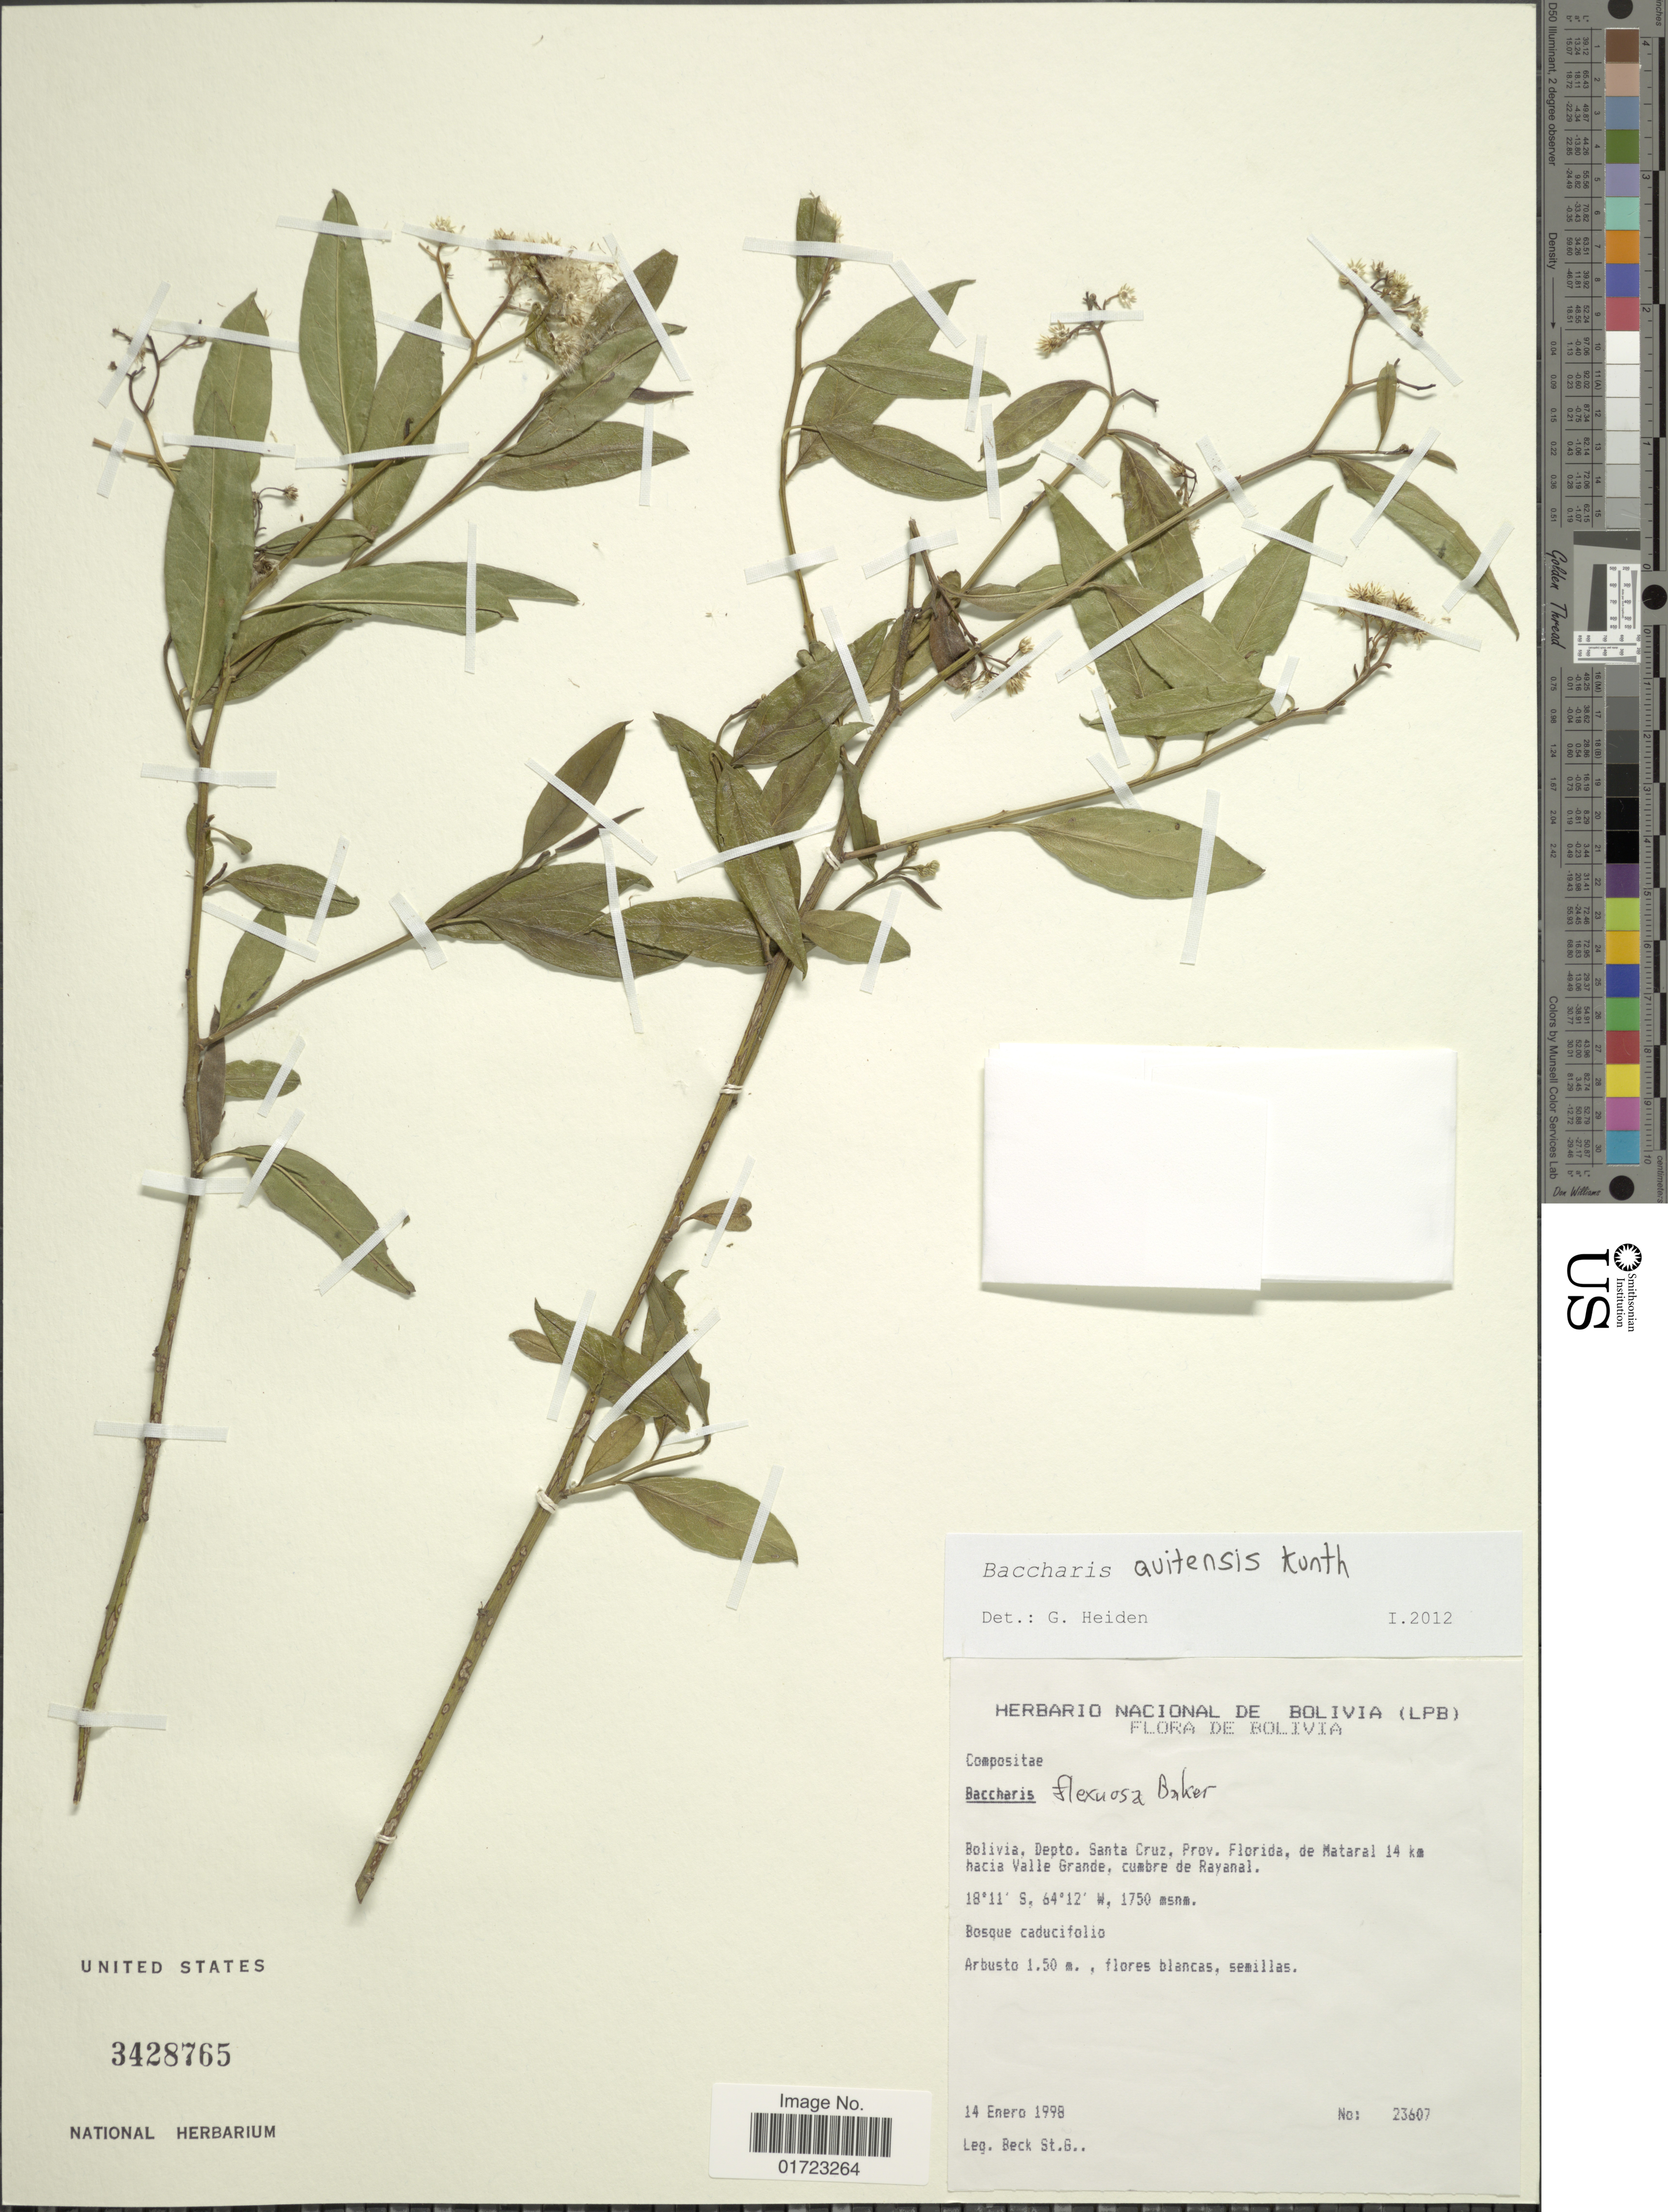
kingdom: Plantae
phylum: Tracheophyta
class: Magnoliopsida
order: Asterales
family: Asteraceae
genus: Baccharis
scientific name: Baccharis quitensis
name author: Kunth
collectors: S. G. Beck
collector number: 23607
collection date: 1998-01-14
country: Bolivia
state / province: Santa Cruz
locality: Bolivia, Depto. Santa Cruz, Prov. Florida, de Mataral 14 km hacia Valle Grande, cumbre de Rayanal.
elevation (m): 1750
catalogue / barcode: US 3428765